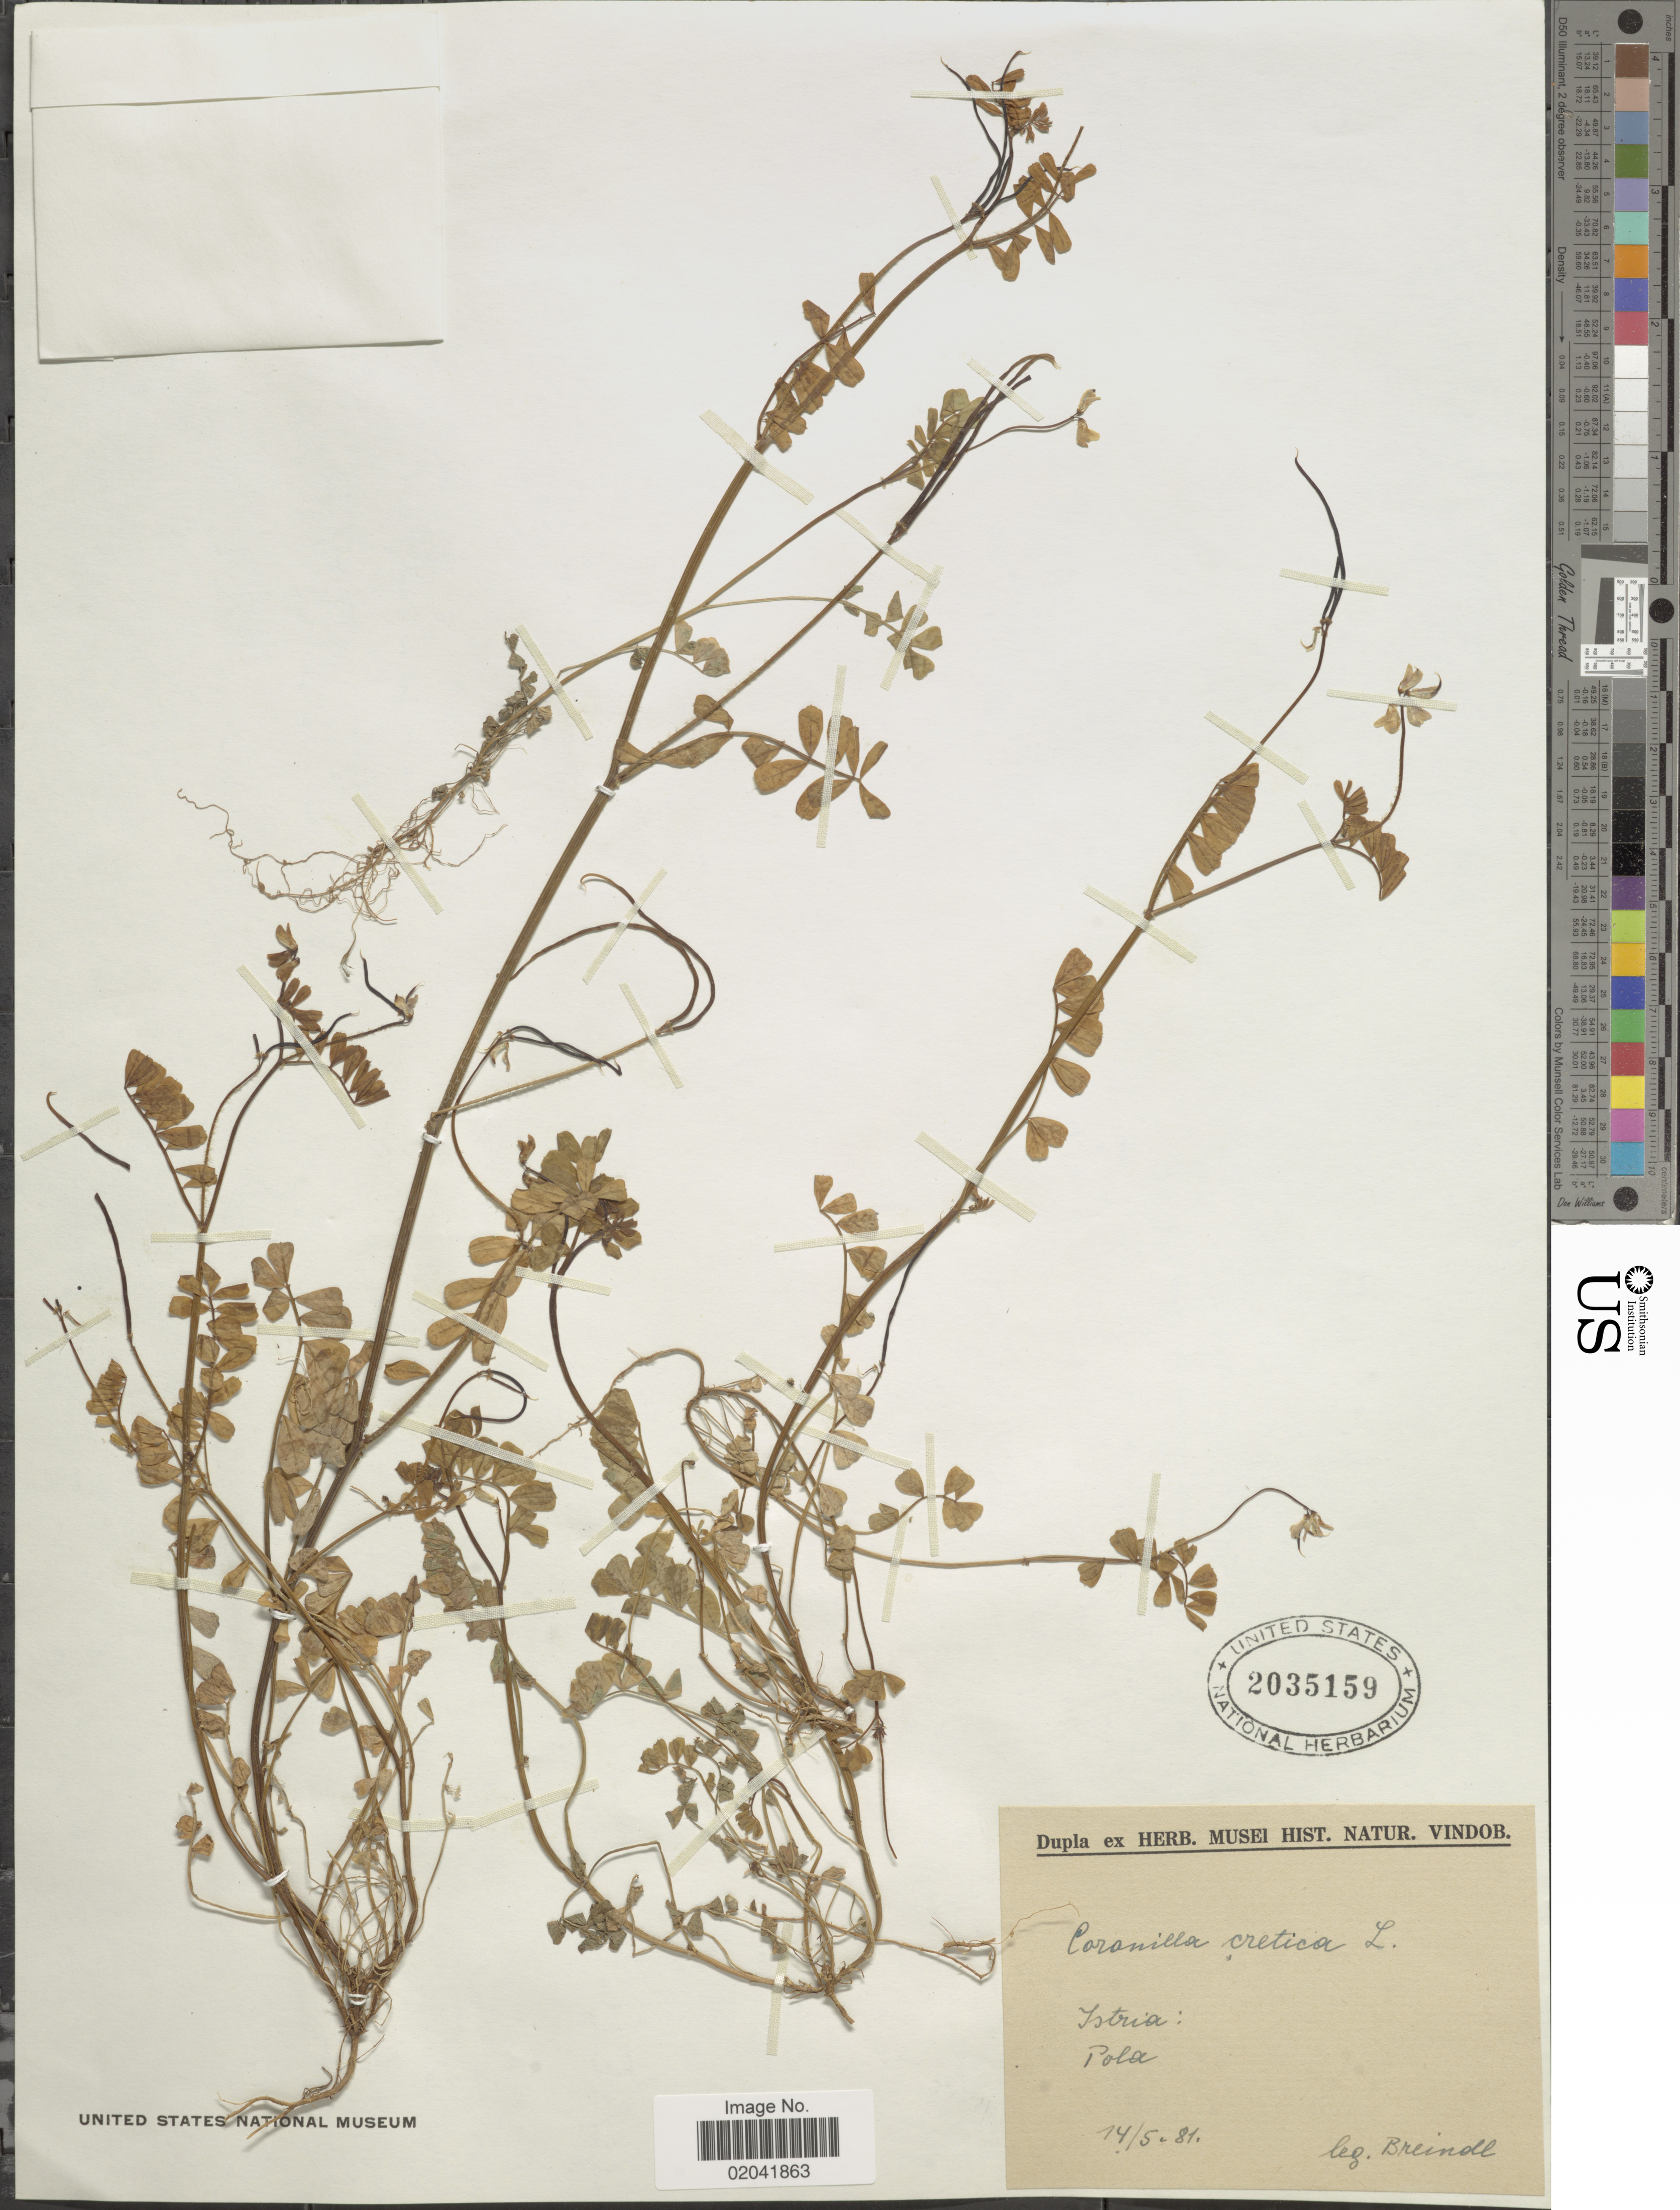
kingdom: Plantae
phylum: Tracheophyta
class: Magnoliopsida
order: Fabales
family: Fabaceae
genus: Coronilla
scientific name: Coronilla cretica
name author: L.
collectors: A. Breindl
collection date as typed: Transcribed d/m/y: 14/5/81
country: Croatia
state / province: Istria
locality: Pola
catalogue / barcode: US 2035159